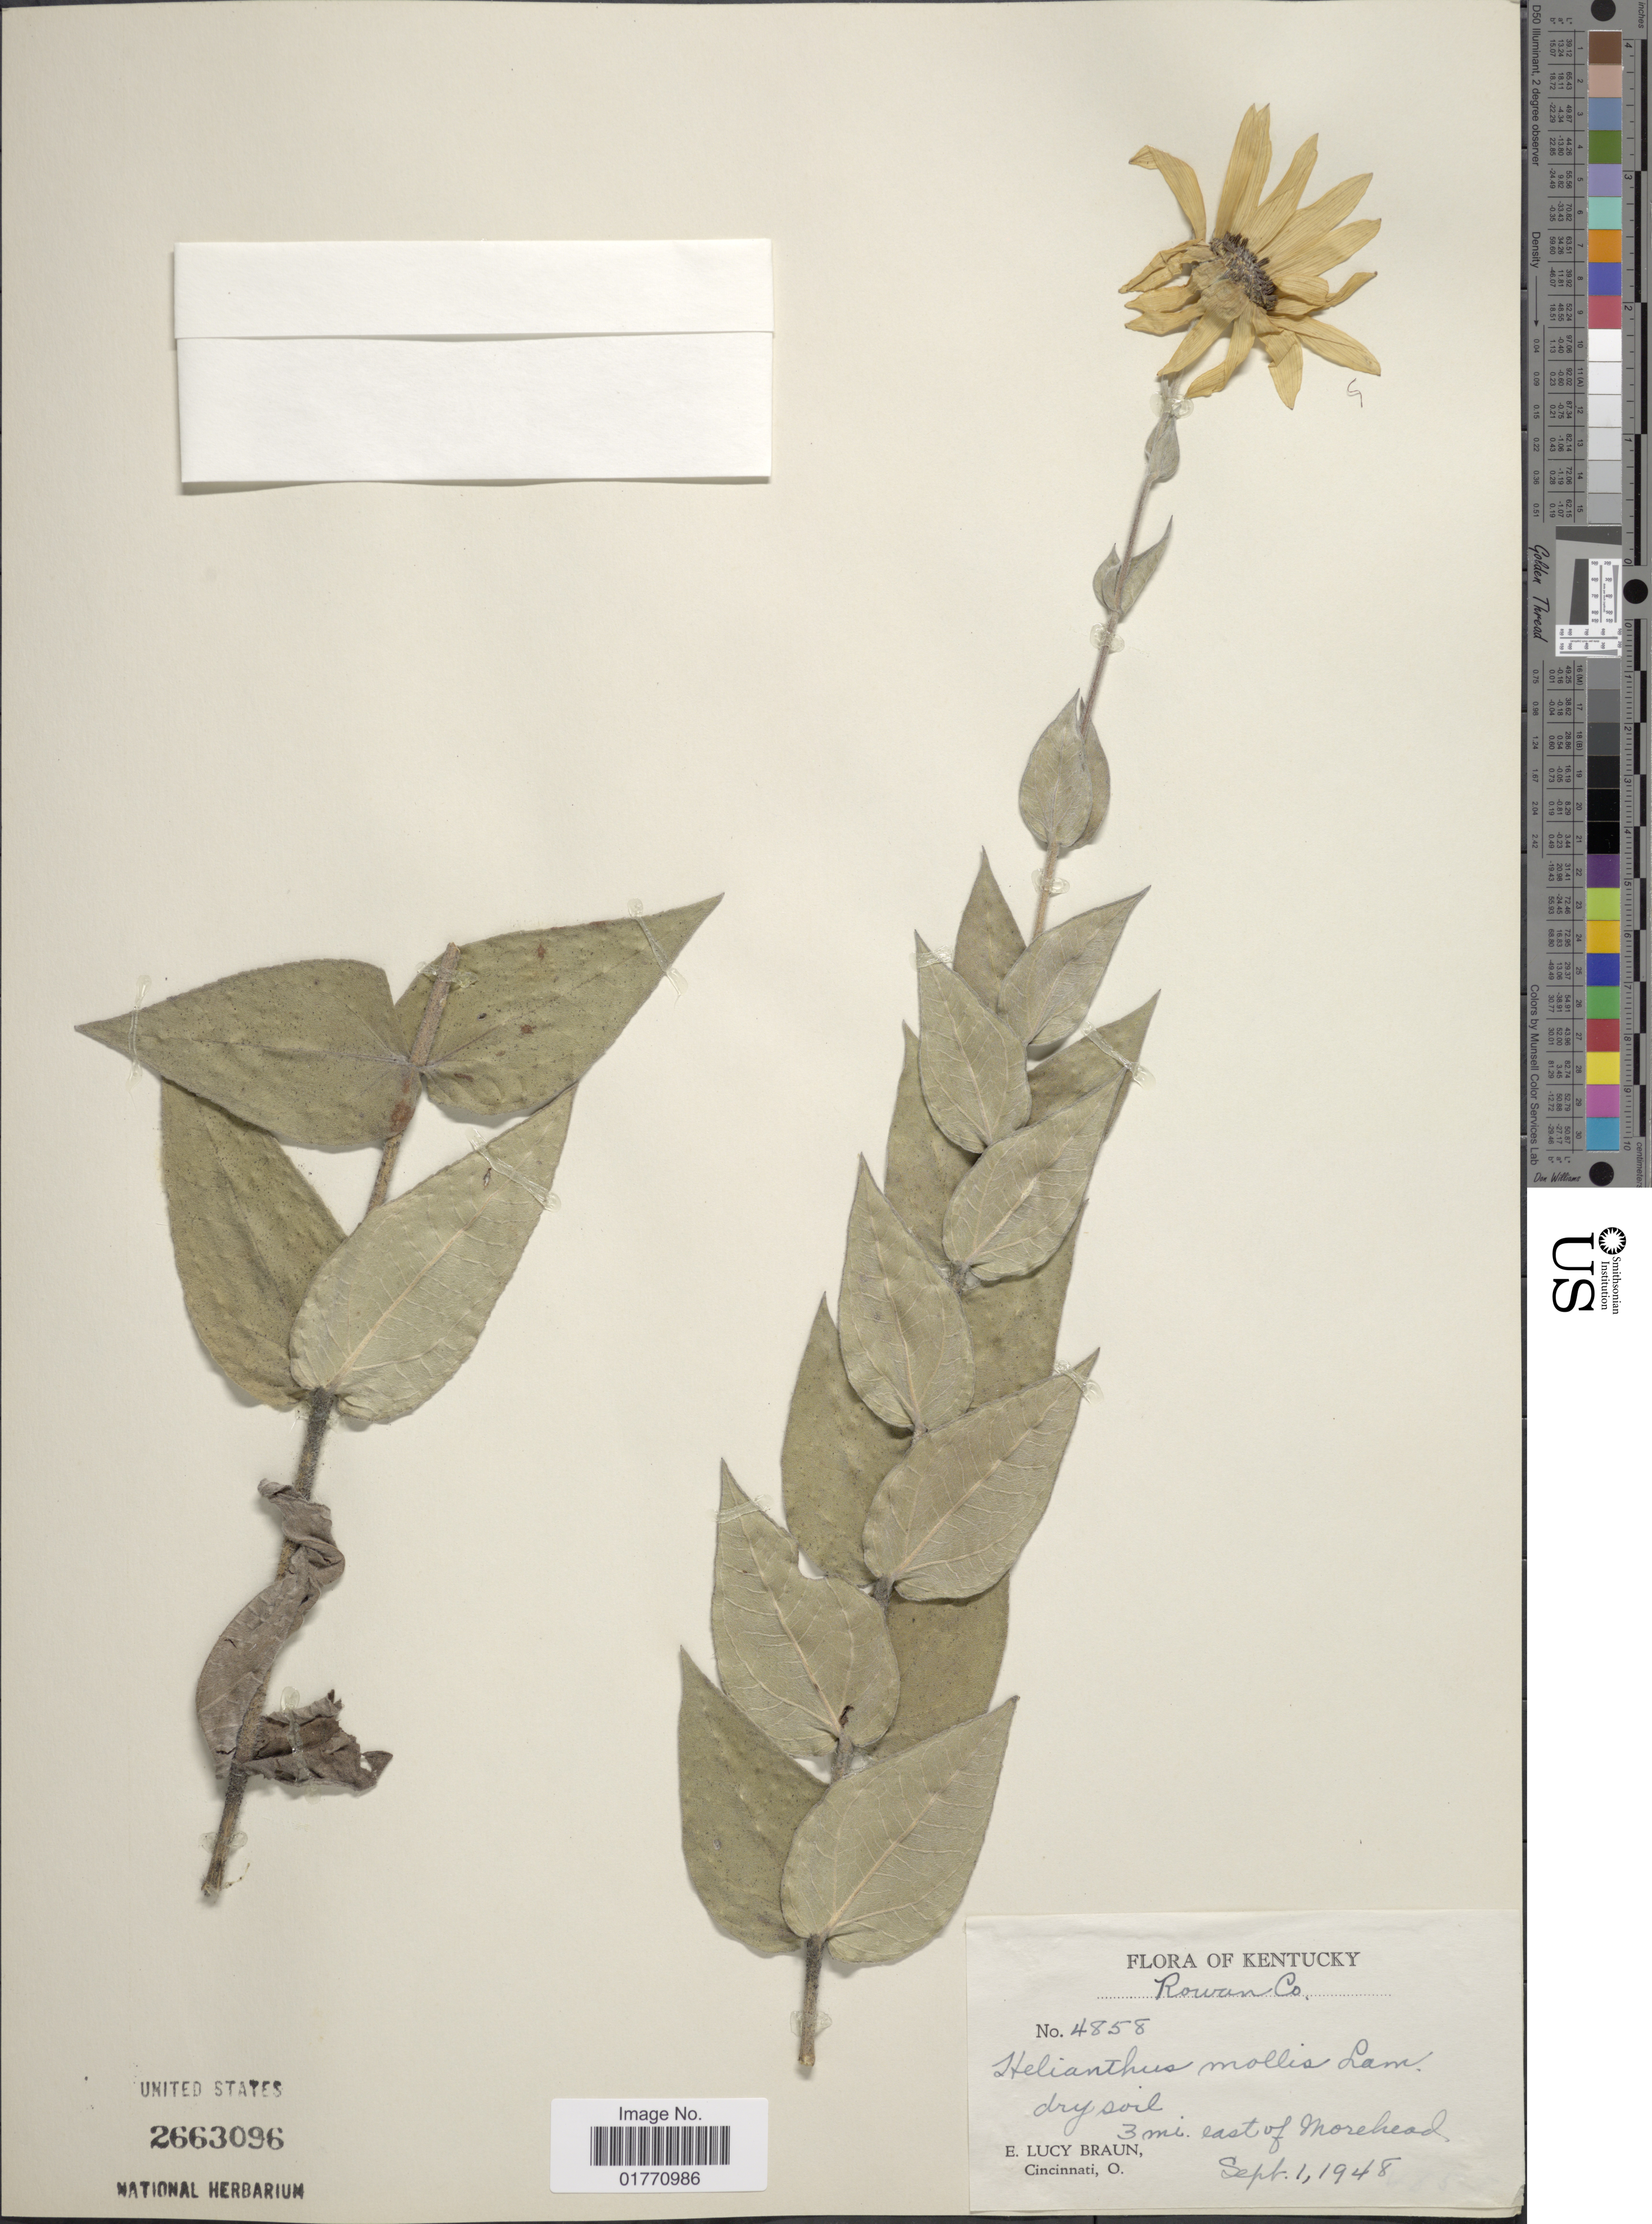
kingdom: Plantae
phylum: Tracheophyta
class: Magnoliopsida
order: Asterales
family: Asteraceae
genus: Helianthus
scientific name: Helianthus mollis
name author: Lam.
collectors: E. L. Braun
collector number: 4858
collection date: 1948-09-01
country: United States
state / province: Kentucky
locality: Rowan Co., 3 mi east of Morehead.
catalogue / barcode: US 2663096